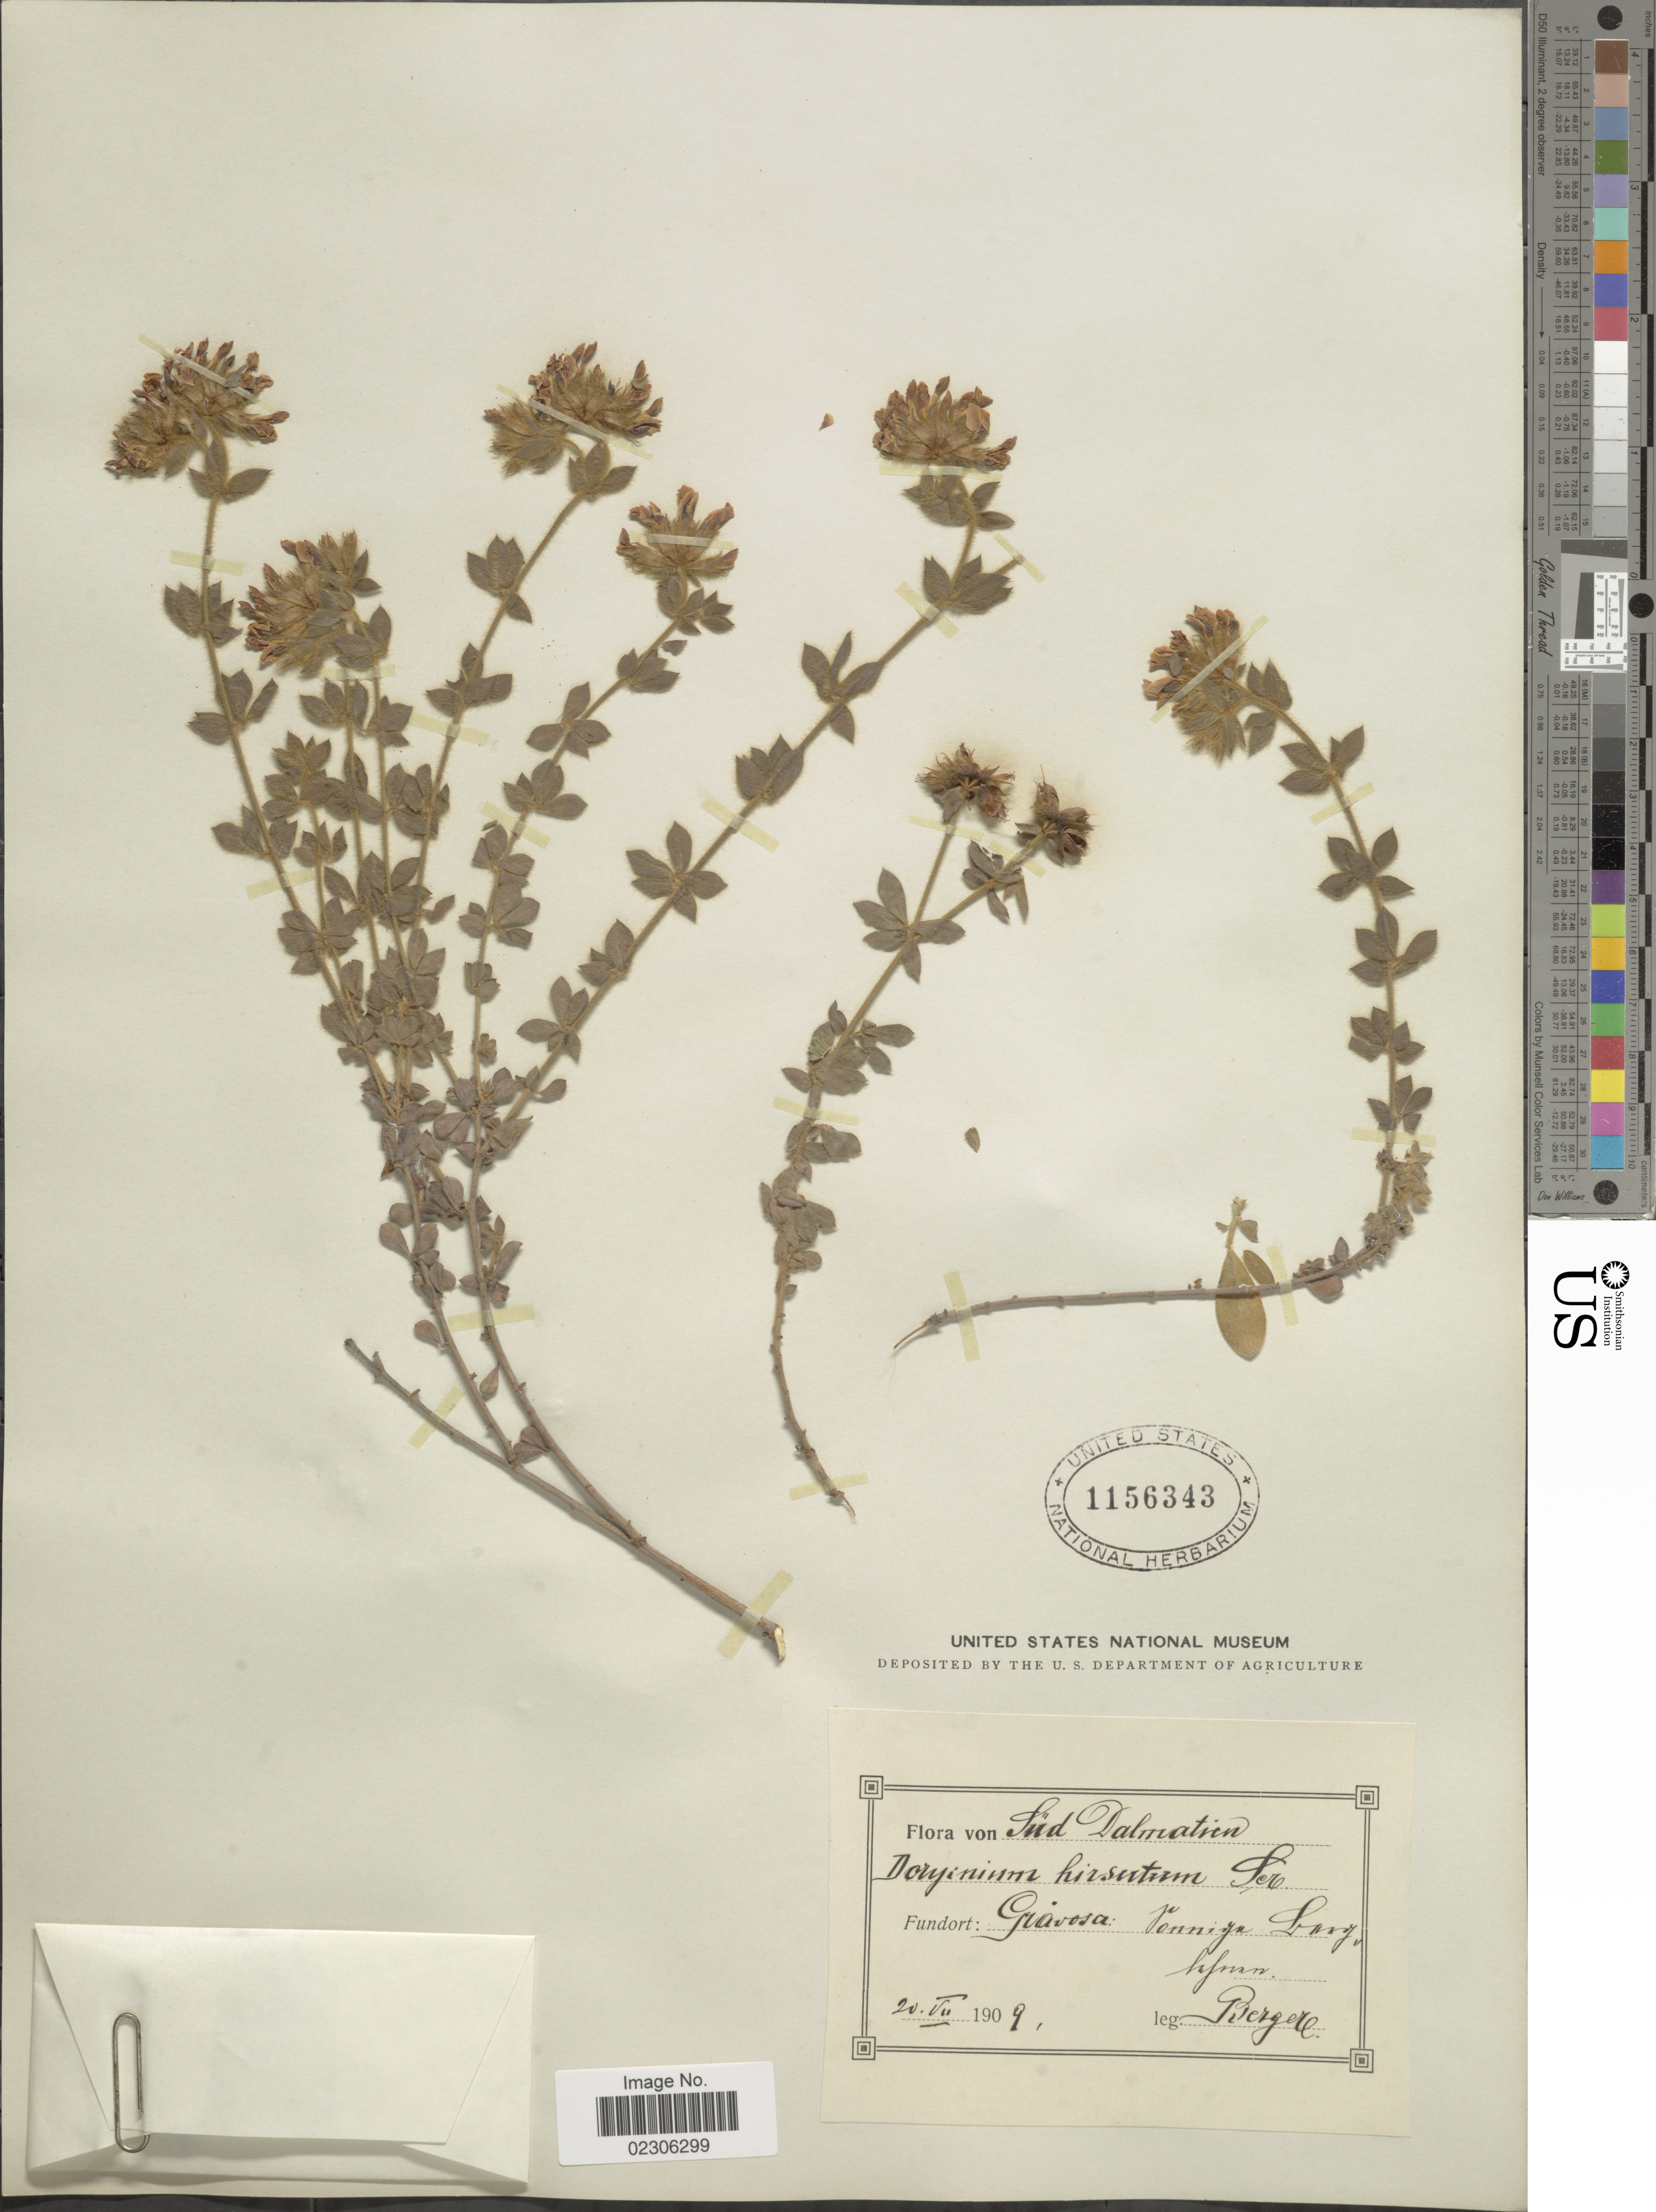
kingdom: Plantae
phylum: Tracheophyta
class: Magnoliopsida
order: Fabales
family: Fabaceae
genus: Dorycnium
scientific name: Dorycnium hirsutum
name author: (L.) Ser.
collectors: Bergere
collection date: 1909-07-20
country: Croatia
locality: Sud Dalmatica, Gravosa Tonnige laoz [interpreted]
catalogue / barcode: US 1156343